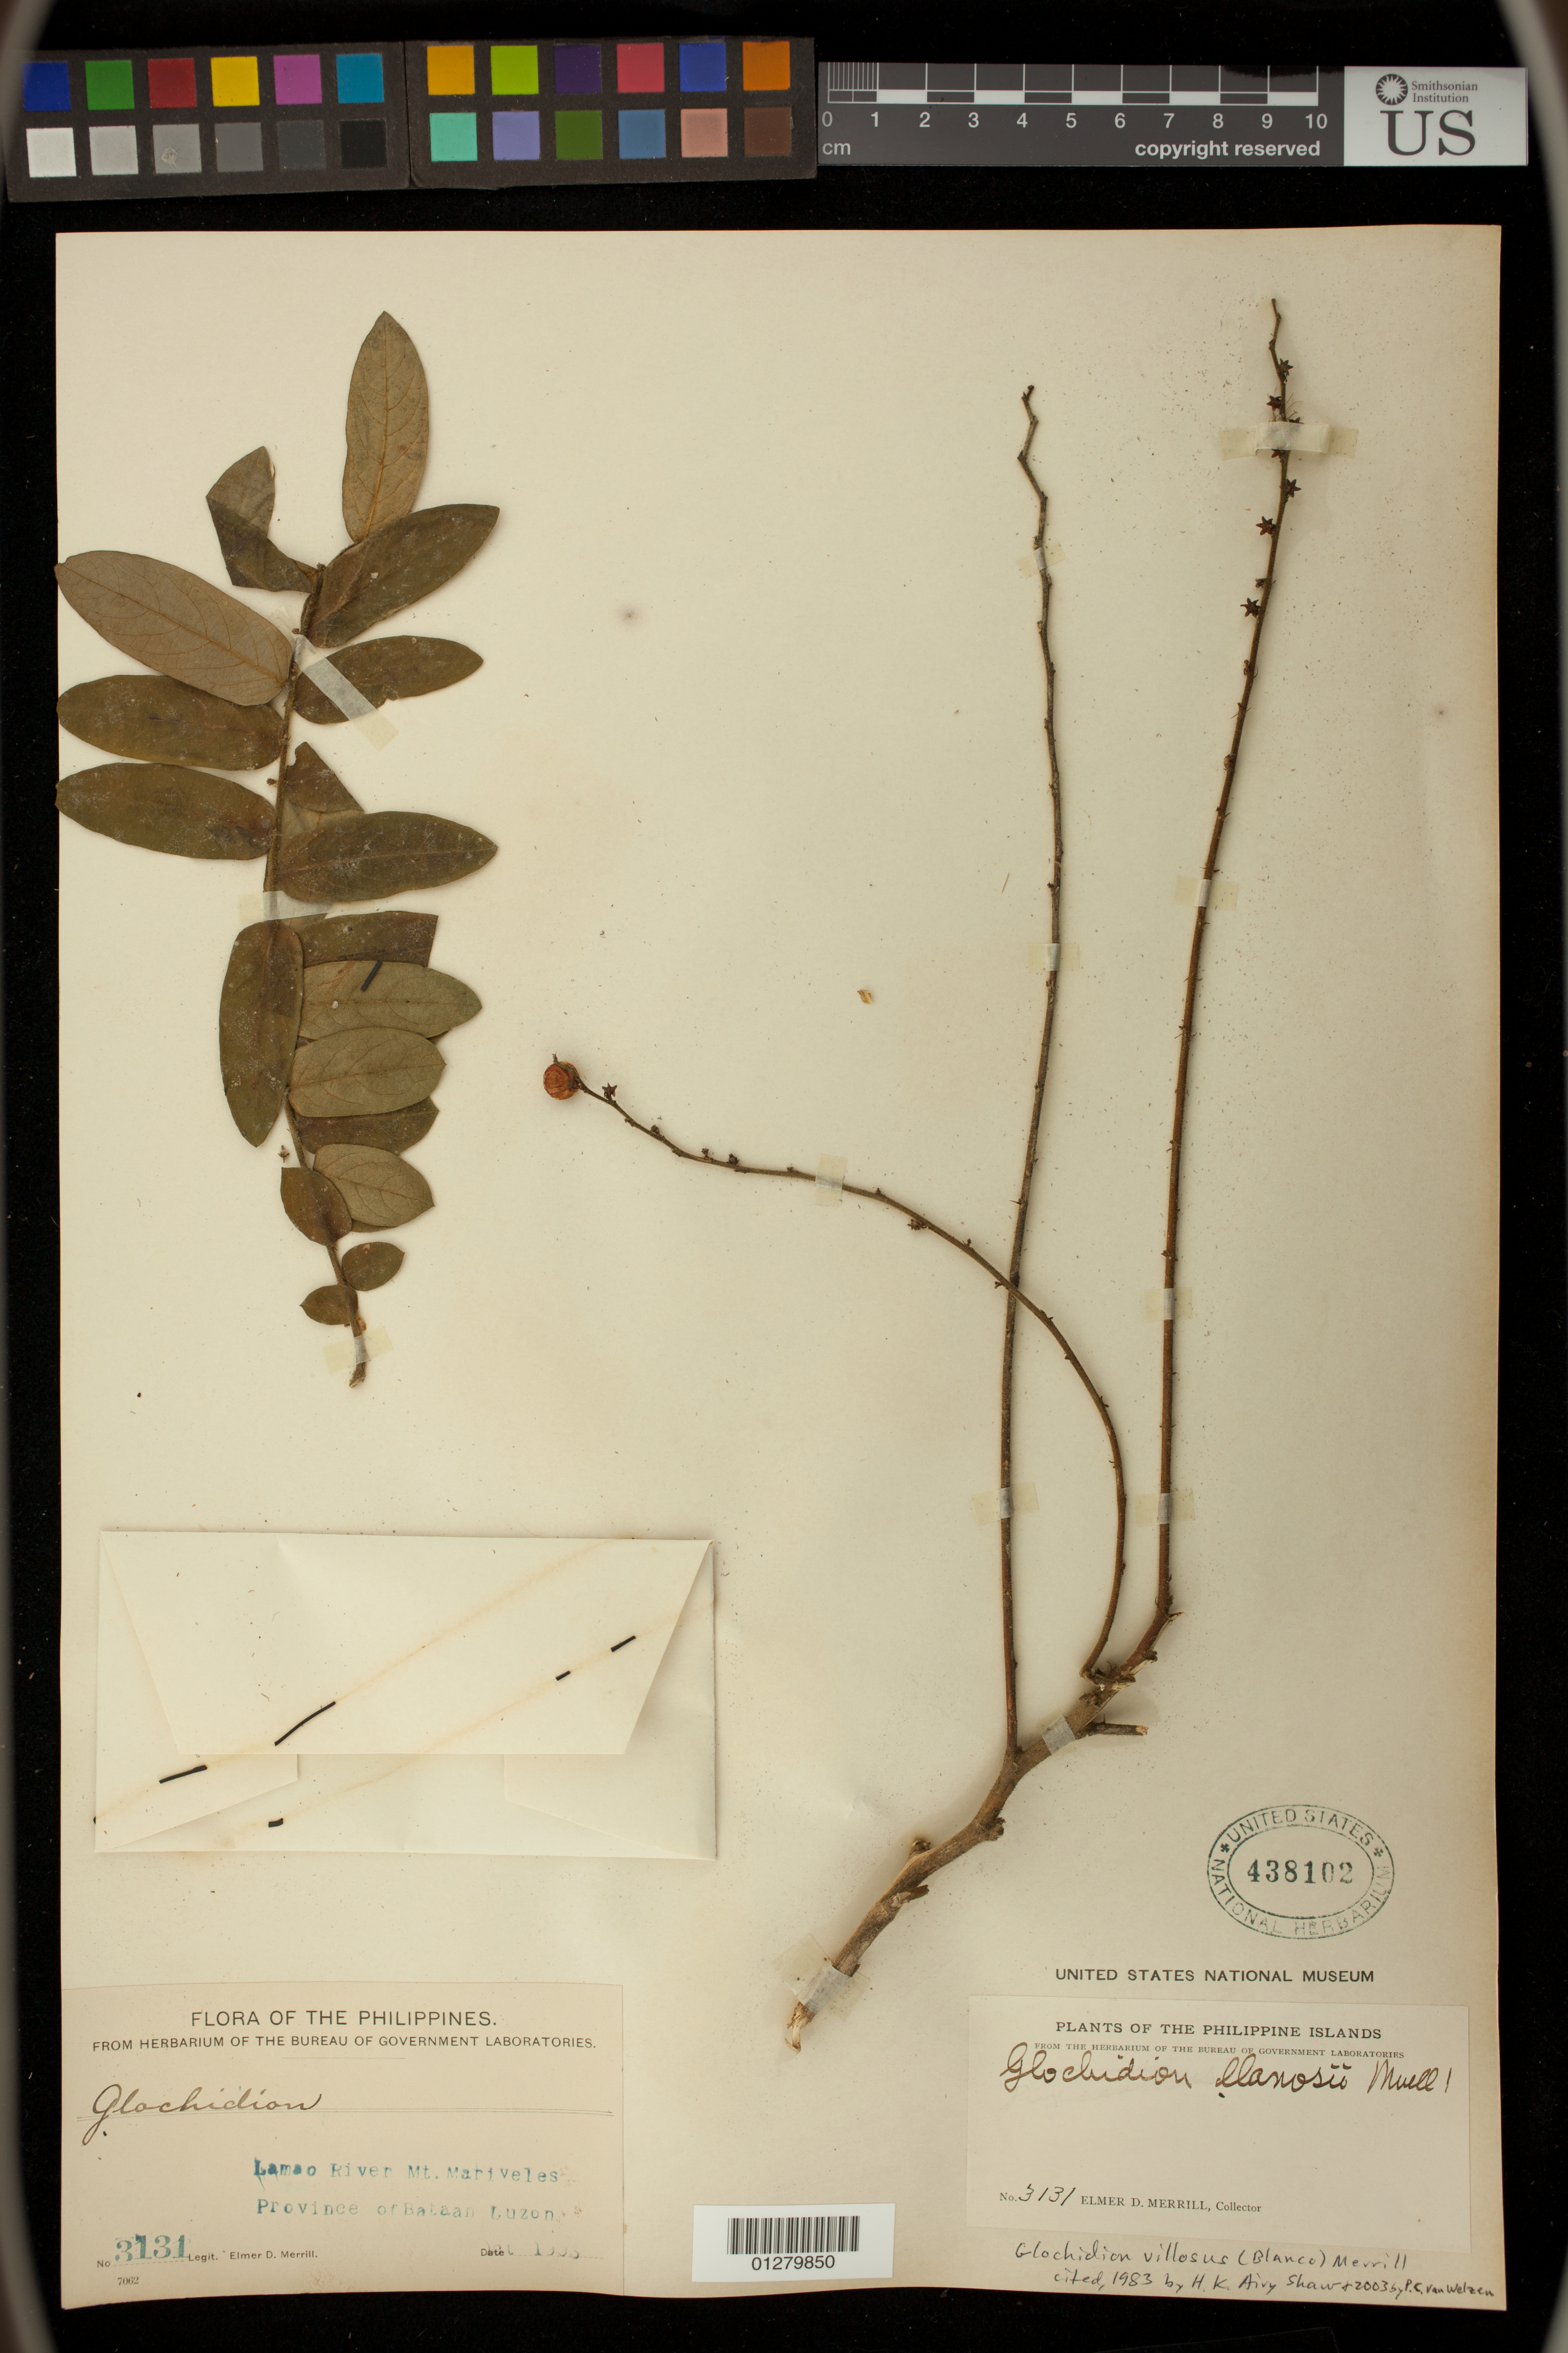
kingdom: Plantae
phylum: Tracheophyta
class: Magnoliopsida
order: Malpighiales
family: Phyllanthaceae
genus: Sauropus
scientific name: Sauropus villosus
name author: (Blanco) Merr.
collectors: E. D. Merrill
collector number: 3131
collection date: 1908-10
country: Philippines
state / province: Central Luzon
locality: Lamao River Mt. Mariveles,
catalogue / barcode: US 438102